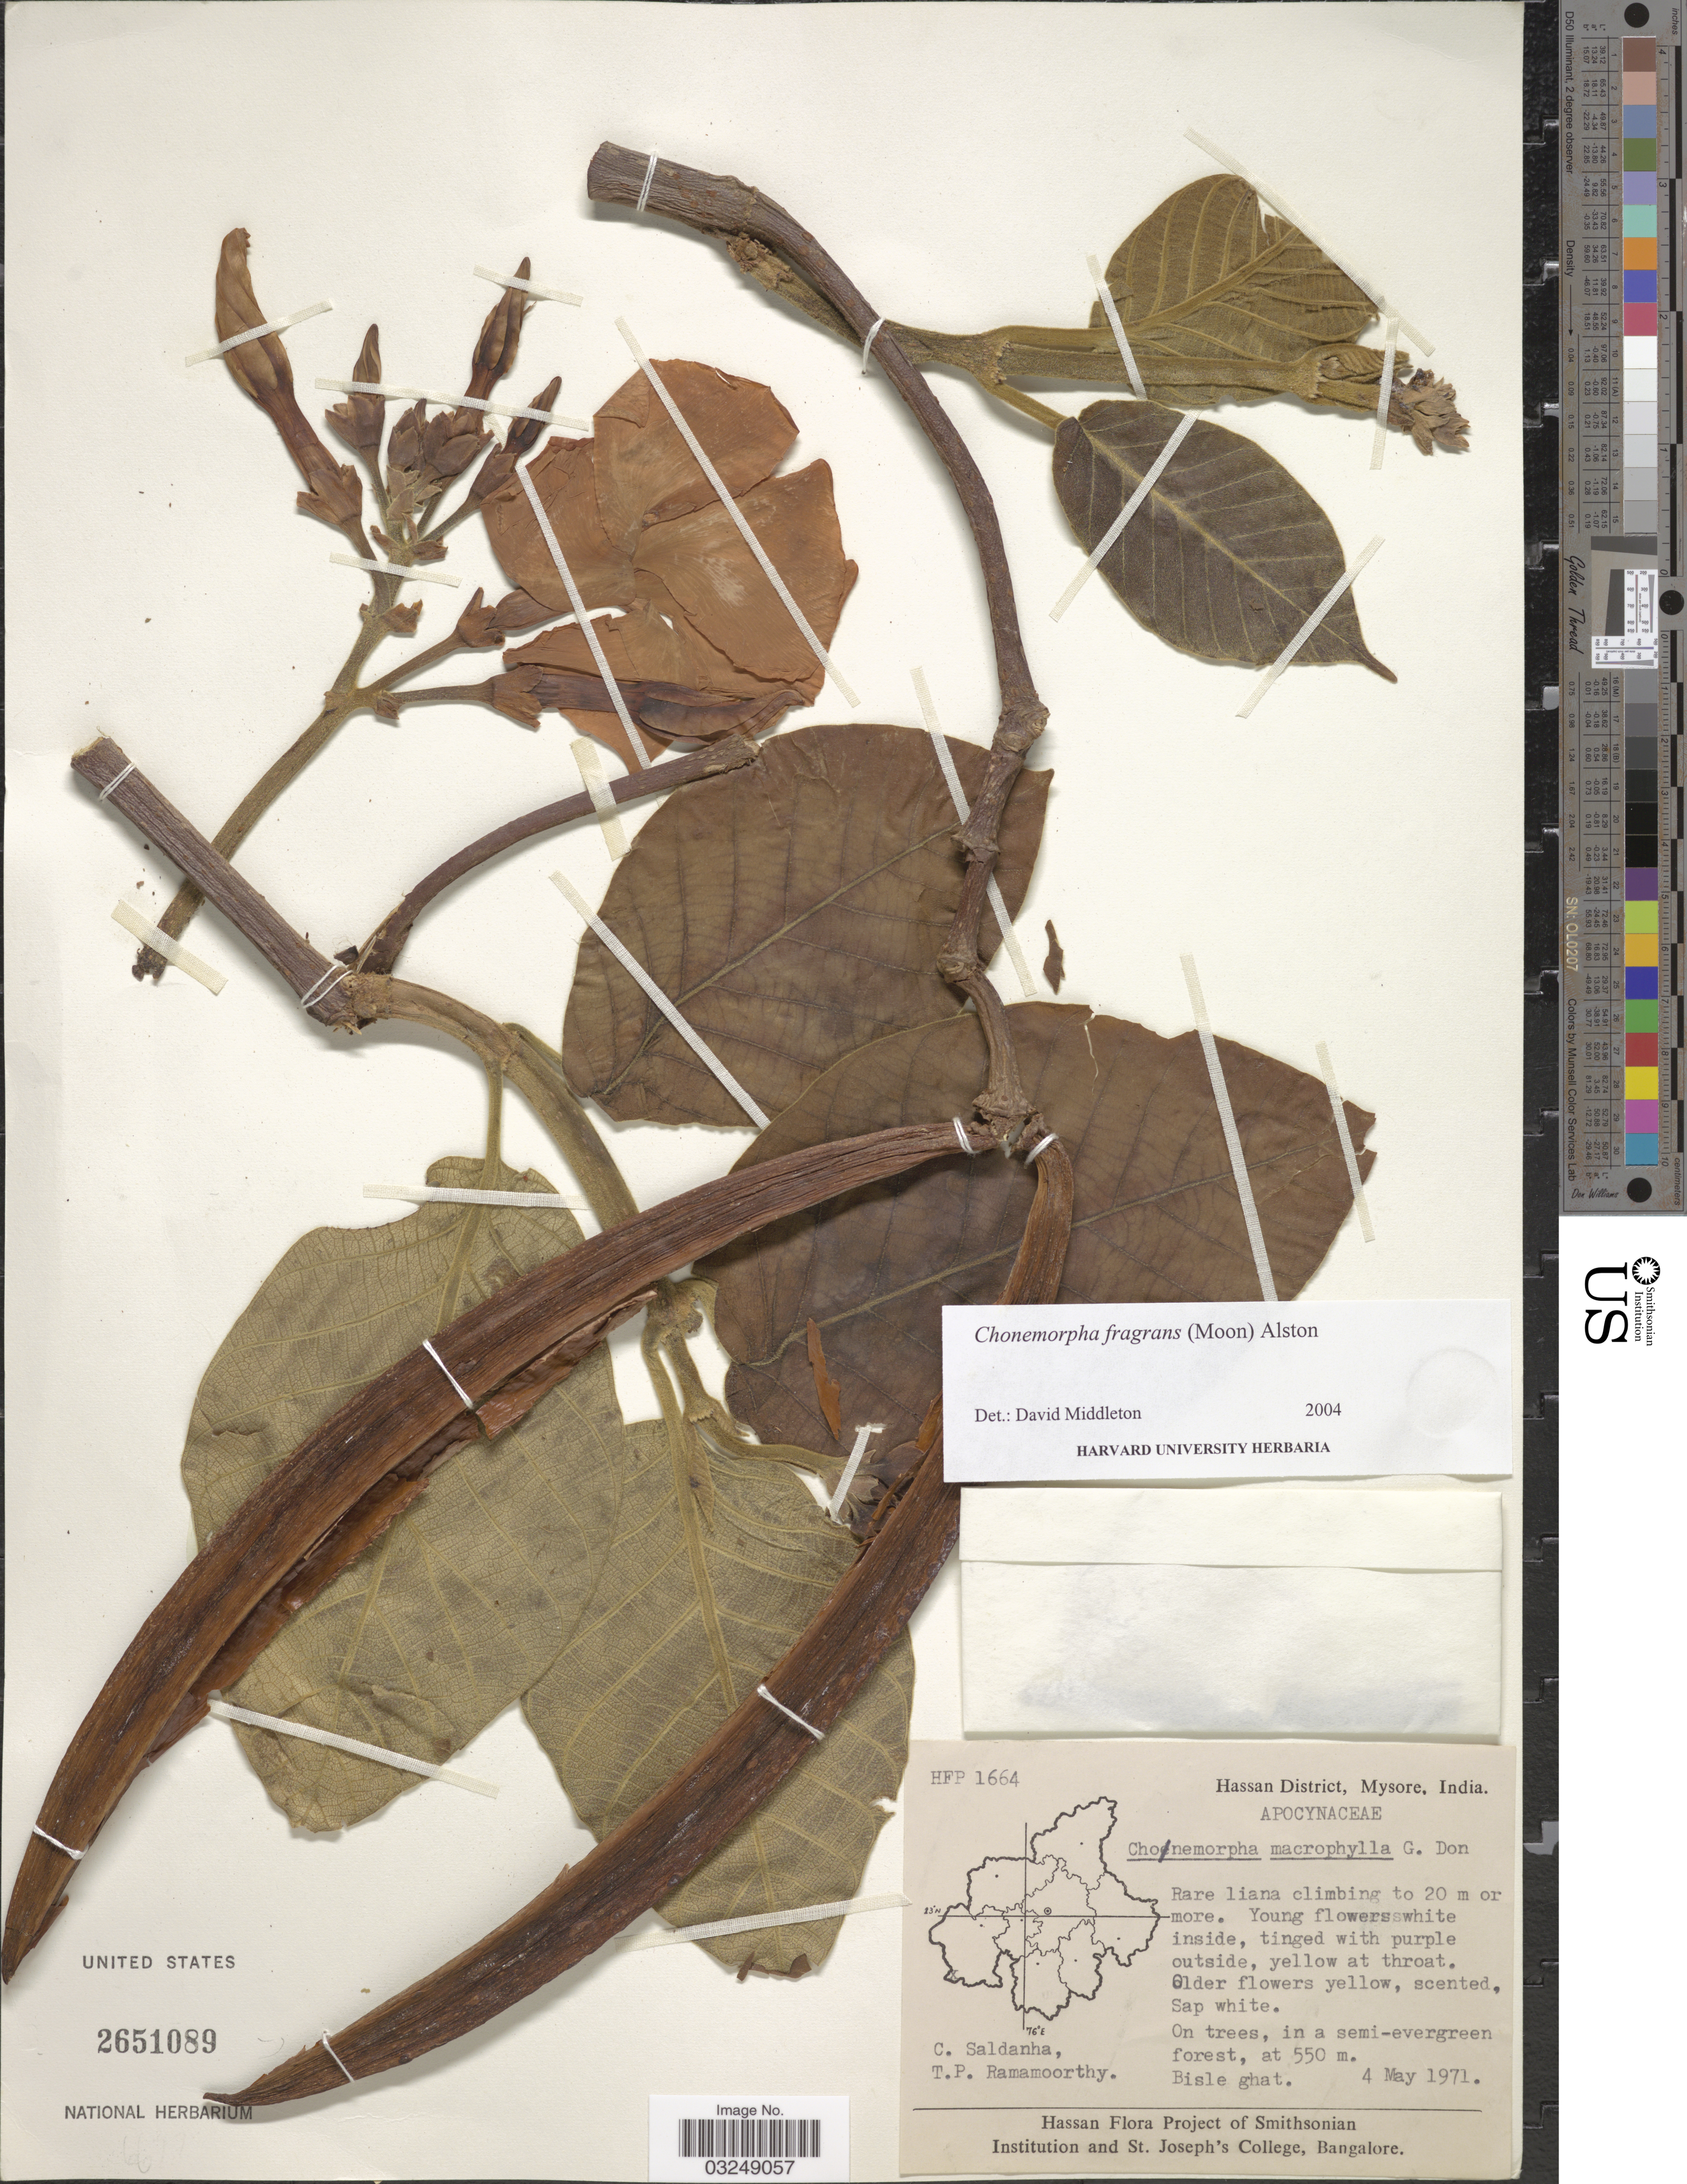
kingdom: Plantae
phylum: Tracheophyta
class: Magnoliopsida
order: Gentianales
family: Apocynaceae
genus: Chonemorpha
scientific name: Chonemorpha fragrans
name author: (K.H. Moon) Alston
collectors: C. Saldanha & T. P. Ramamoorthy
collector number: HFP 1664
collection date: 1971-05-04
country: India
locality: Hassan District, Mysore. Bisle ghat.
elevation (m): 550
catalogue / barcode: US 2651089